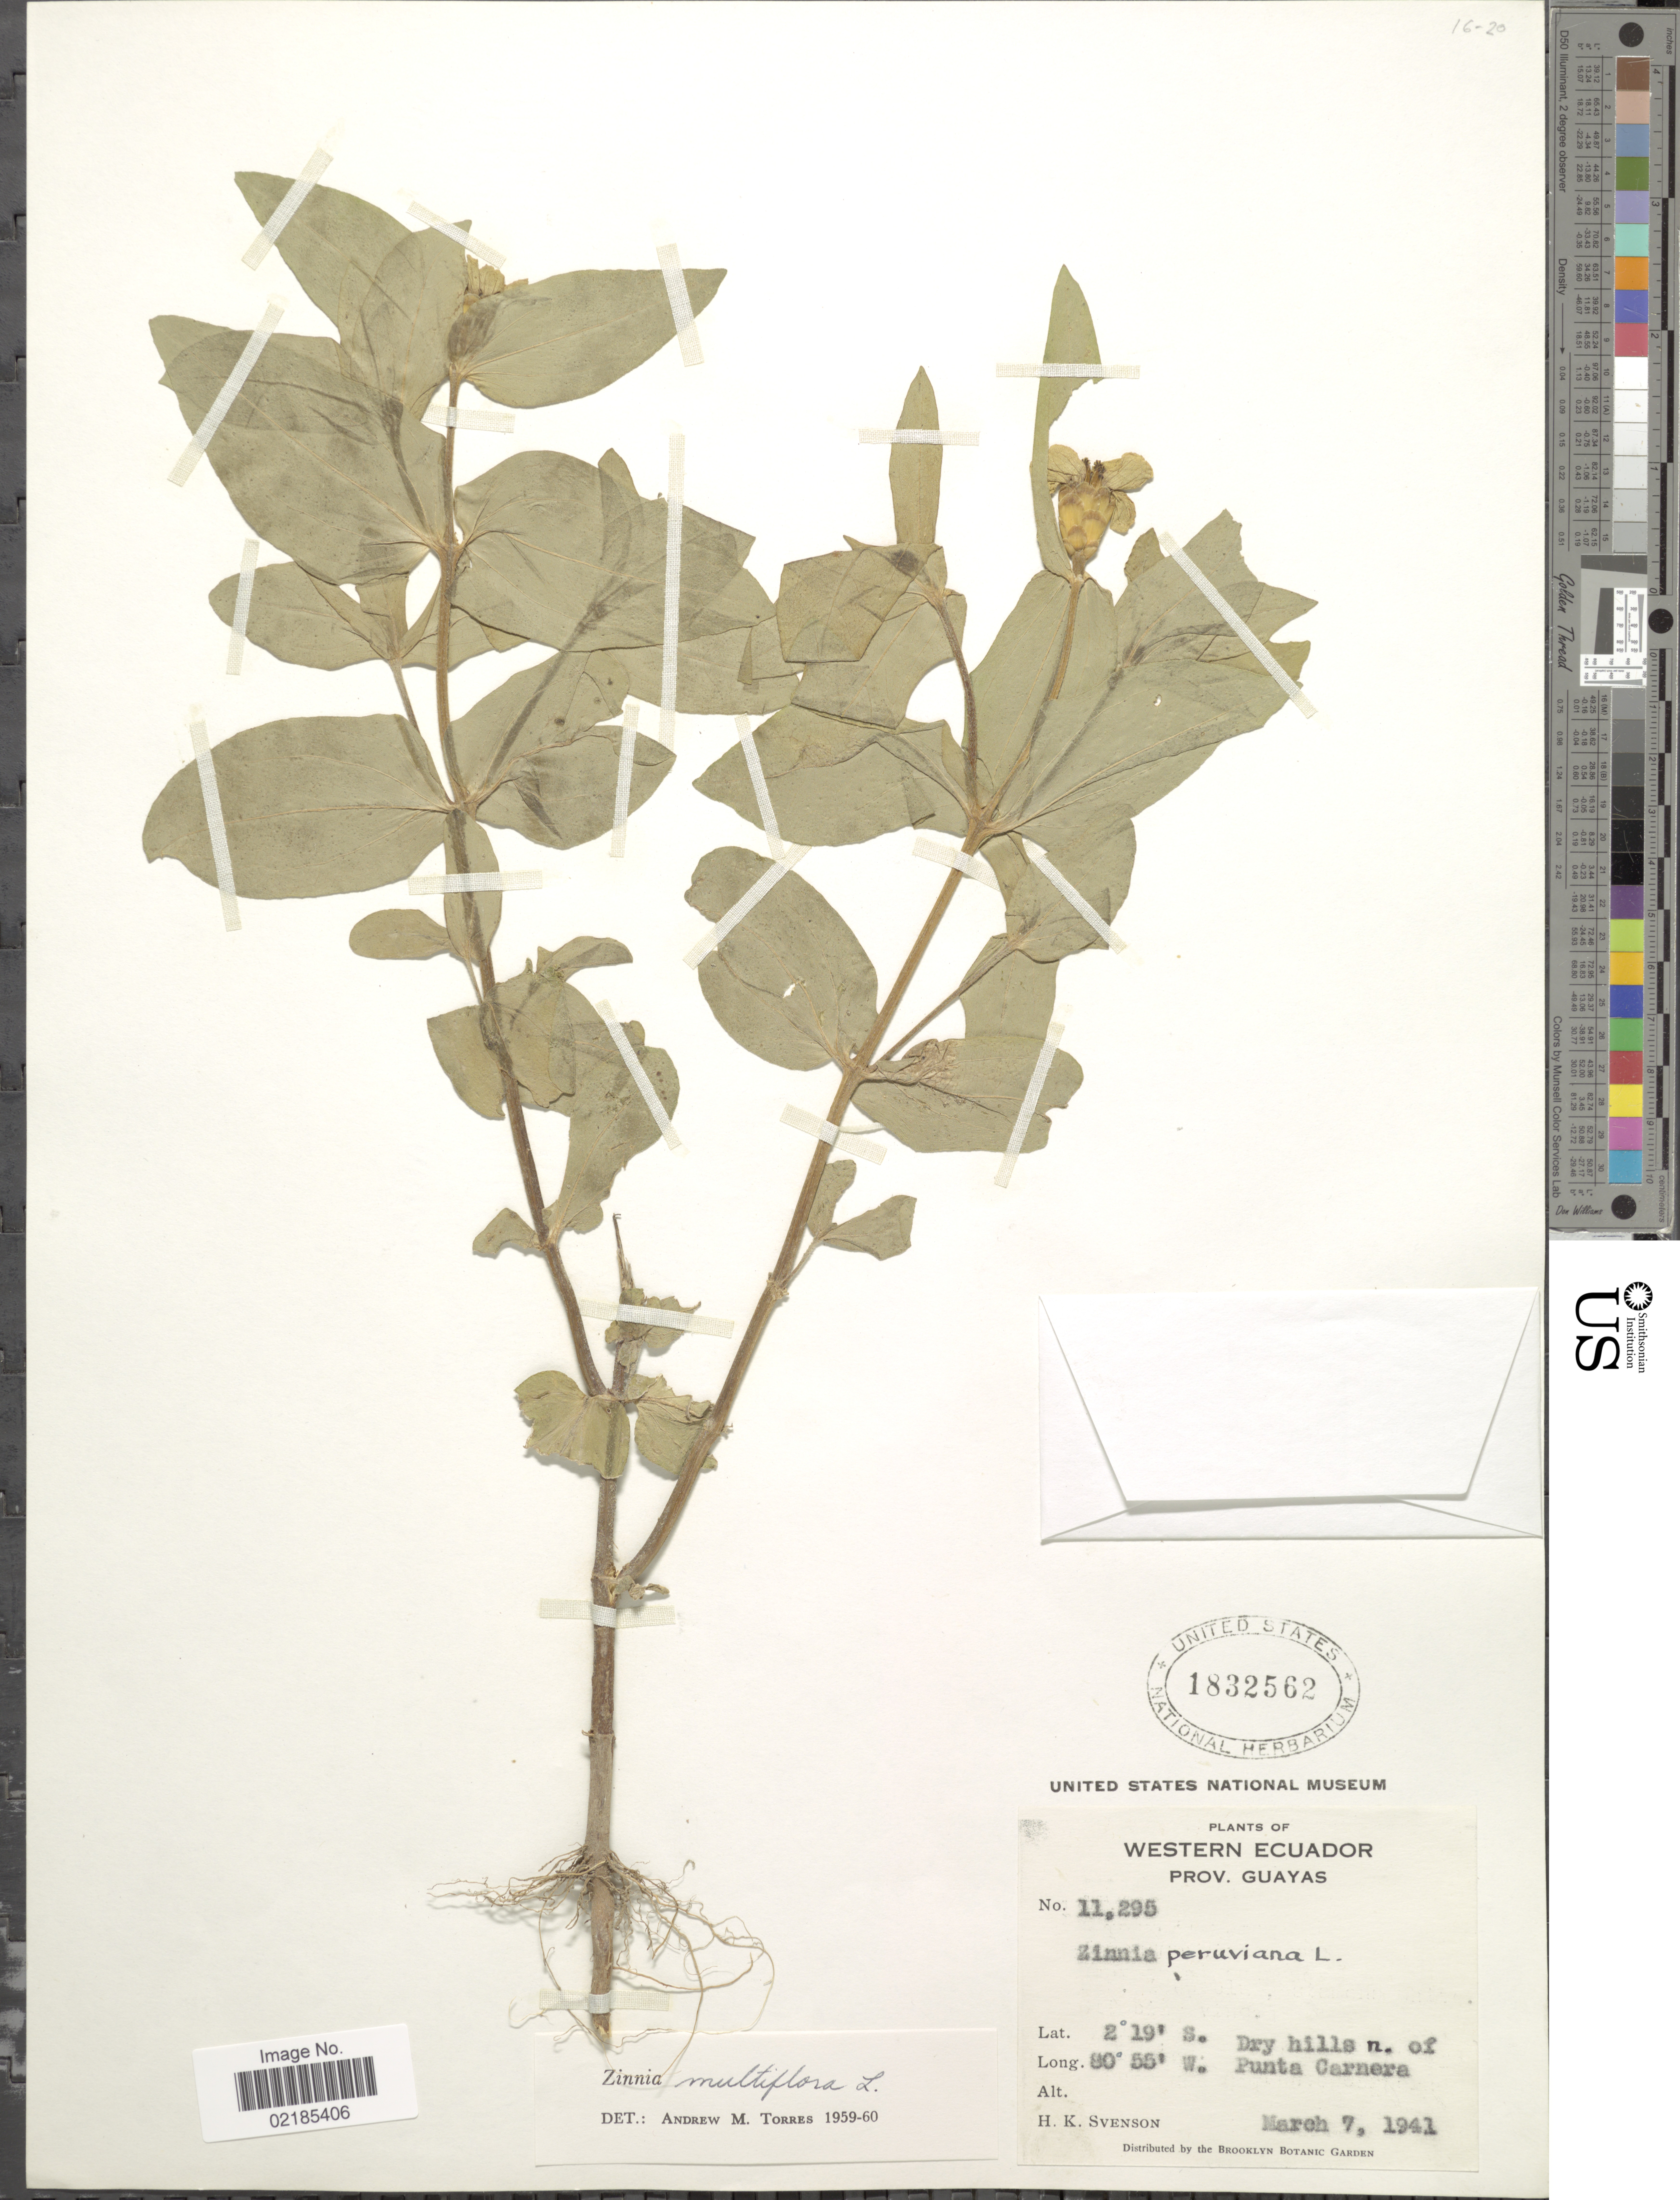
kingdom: Plantae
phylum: Tracheophyta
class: Magnoliopsida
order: Asterales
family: Asteraceae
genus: Zinnia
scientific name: Zinnia multiflora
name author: L.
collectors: H. K. Svenson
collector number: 11295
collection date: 1941-03-07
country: Ecuador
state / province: Guayas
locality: Dry hills n. of Punta Carnera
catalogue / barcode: US 1832562